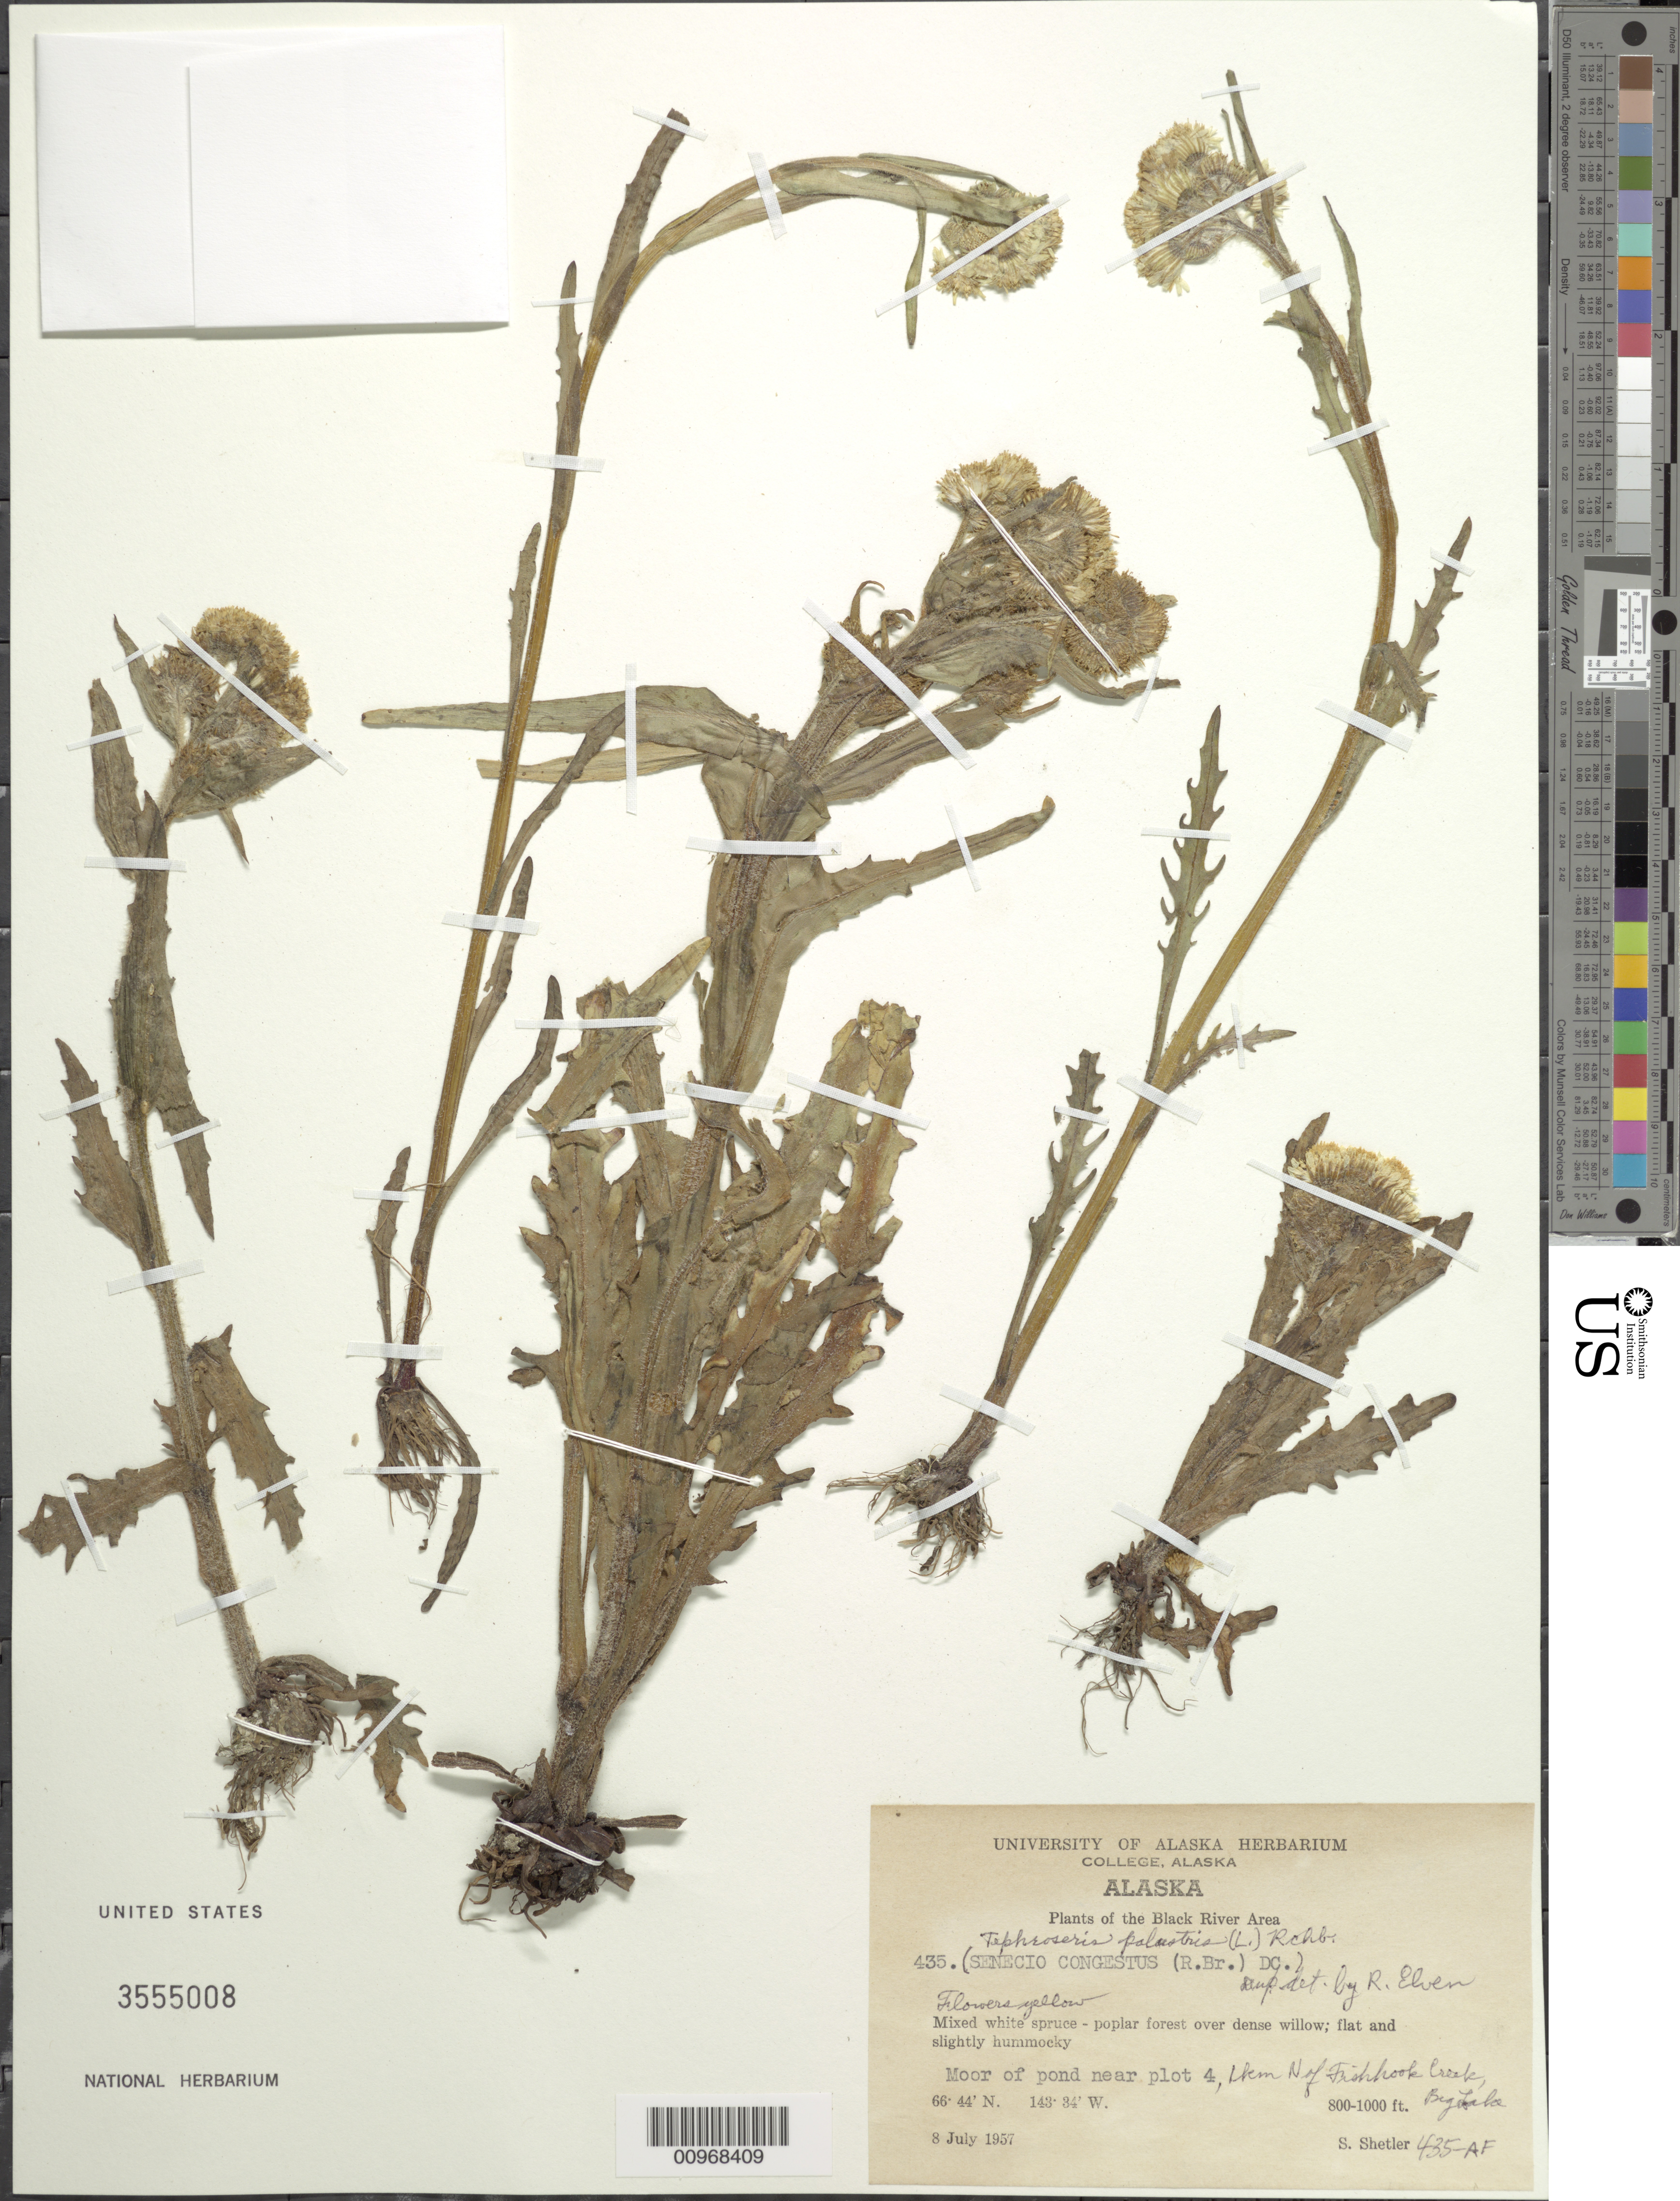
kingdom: Plantae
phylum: Tracheophyta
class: Magnoliopsida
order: Asterales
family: Asteraceae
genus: Tephroseris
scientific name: Tephroseris palustris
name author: (L.) Rchb.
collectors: S. Shetler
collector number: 435-AF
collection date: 1957-07-08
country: United States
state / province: Alaska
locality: Alaska. The Black River Area. Moor of pond near plot 4, 1 km N of Fishhook Creek Big Lake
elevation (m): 244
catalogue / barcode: US 3555008